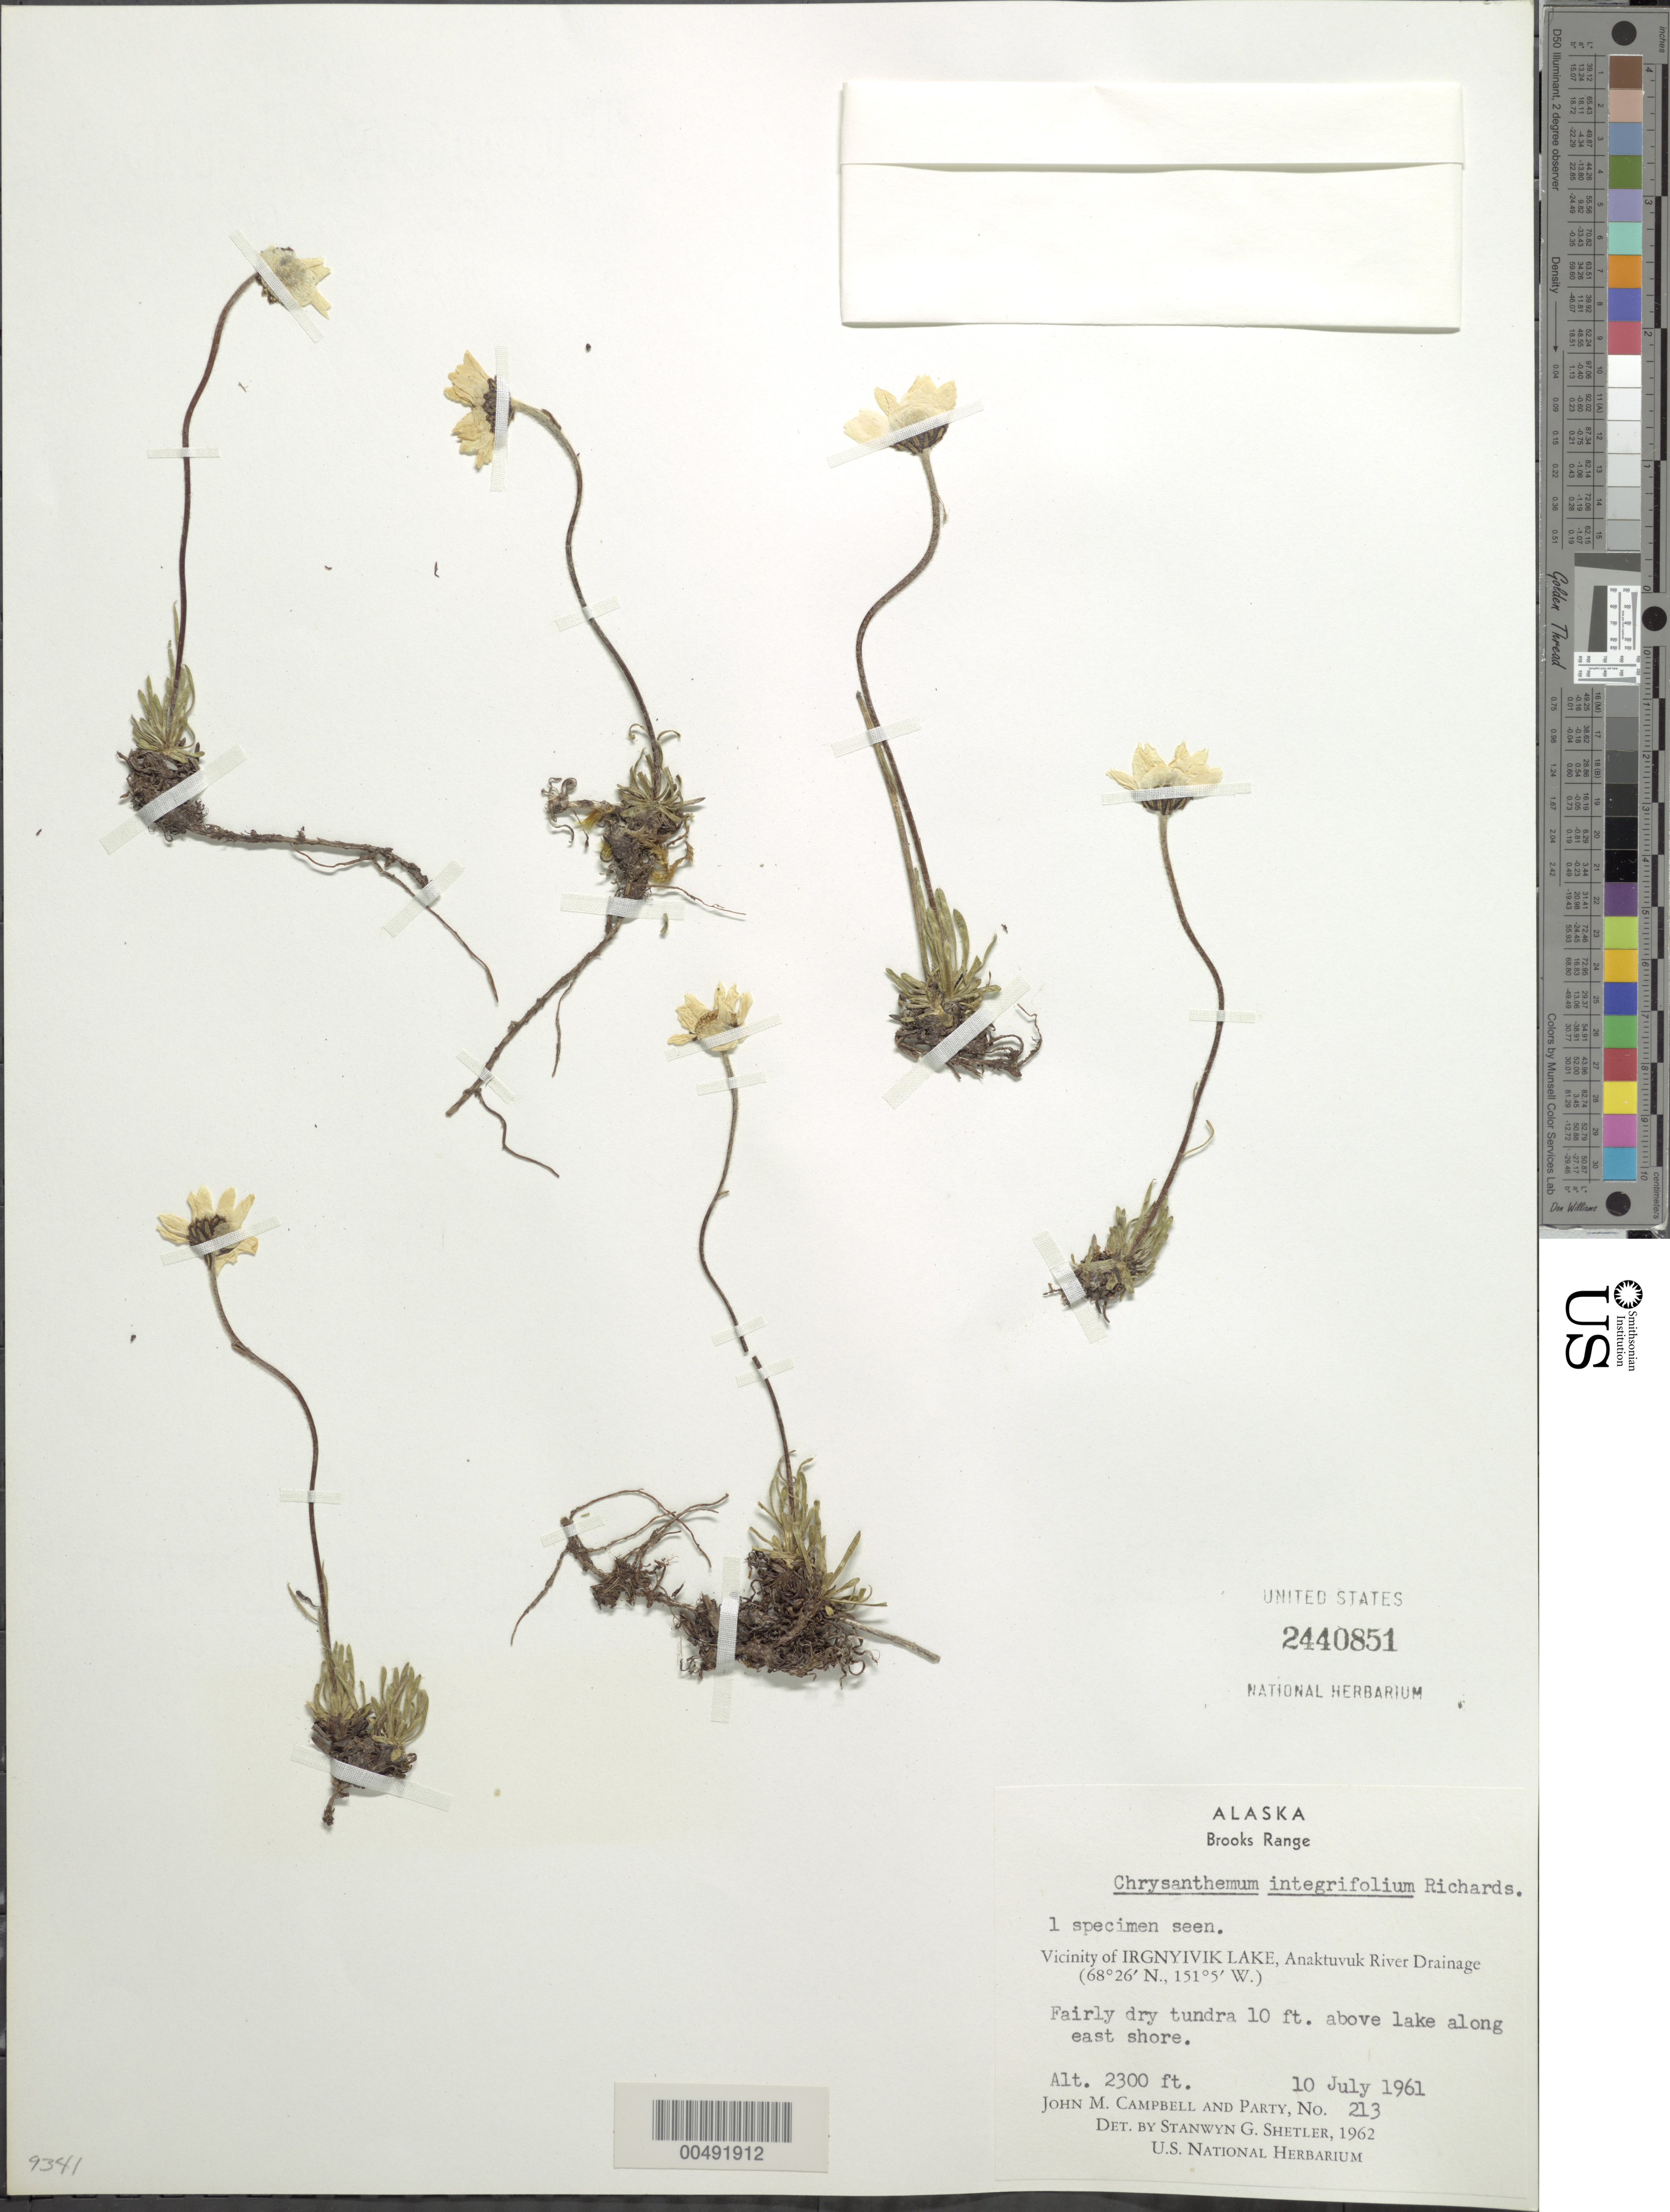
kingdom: Plantae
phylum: Tracheophyta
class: Magnoliopsida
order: Asterales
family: Asteraceae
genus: Dendranthema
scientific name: Dendranthema integrifolium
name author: (Richardson) Tzvelev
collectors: J. M. Campbell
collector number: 213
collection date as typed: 10 Jun 1961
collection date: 1961-06-10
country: United States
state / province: Alaska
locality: Brooks Range, Anaktuvuk River Drainage, 10 ft. above Irgnyivik Lake along E shore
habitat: fairly dry tundra, along shore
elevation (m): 701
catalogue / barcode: US 2440851